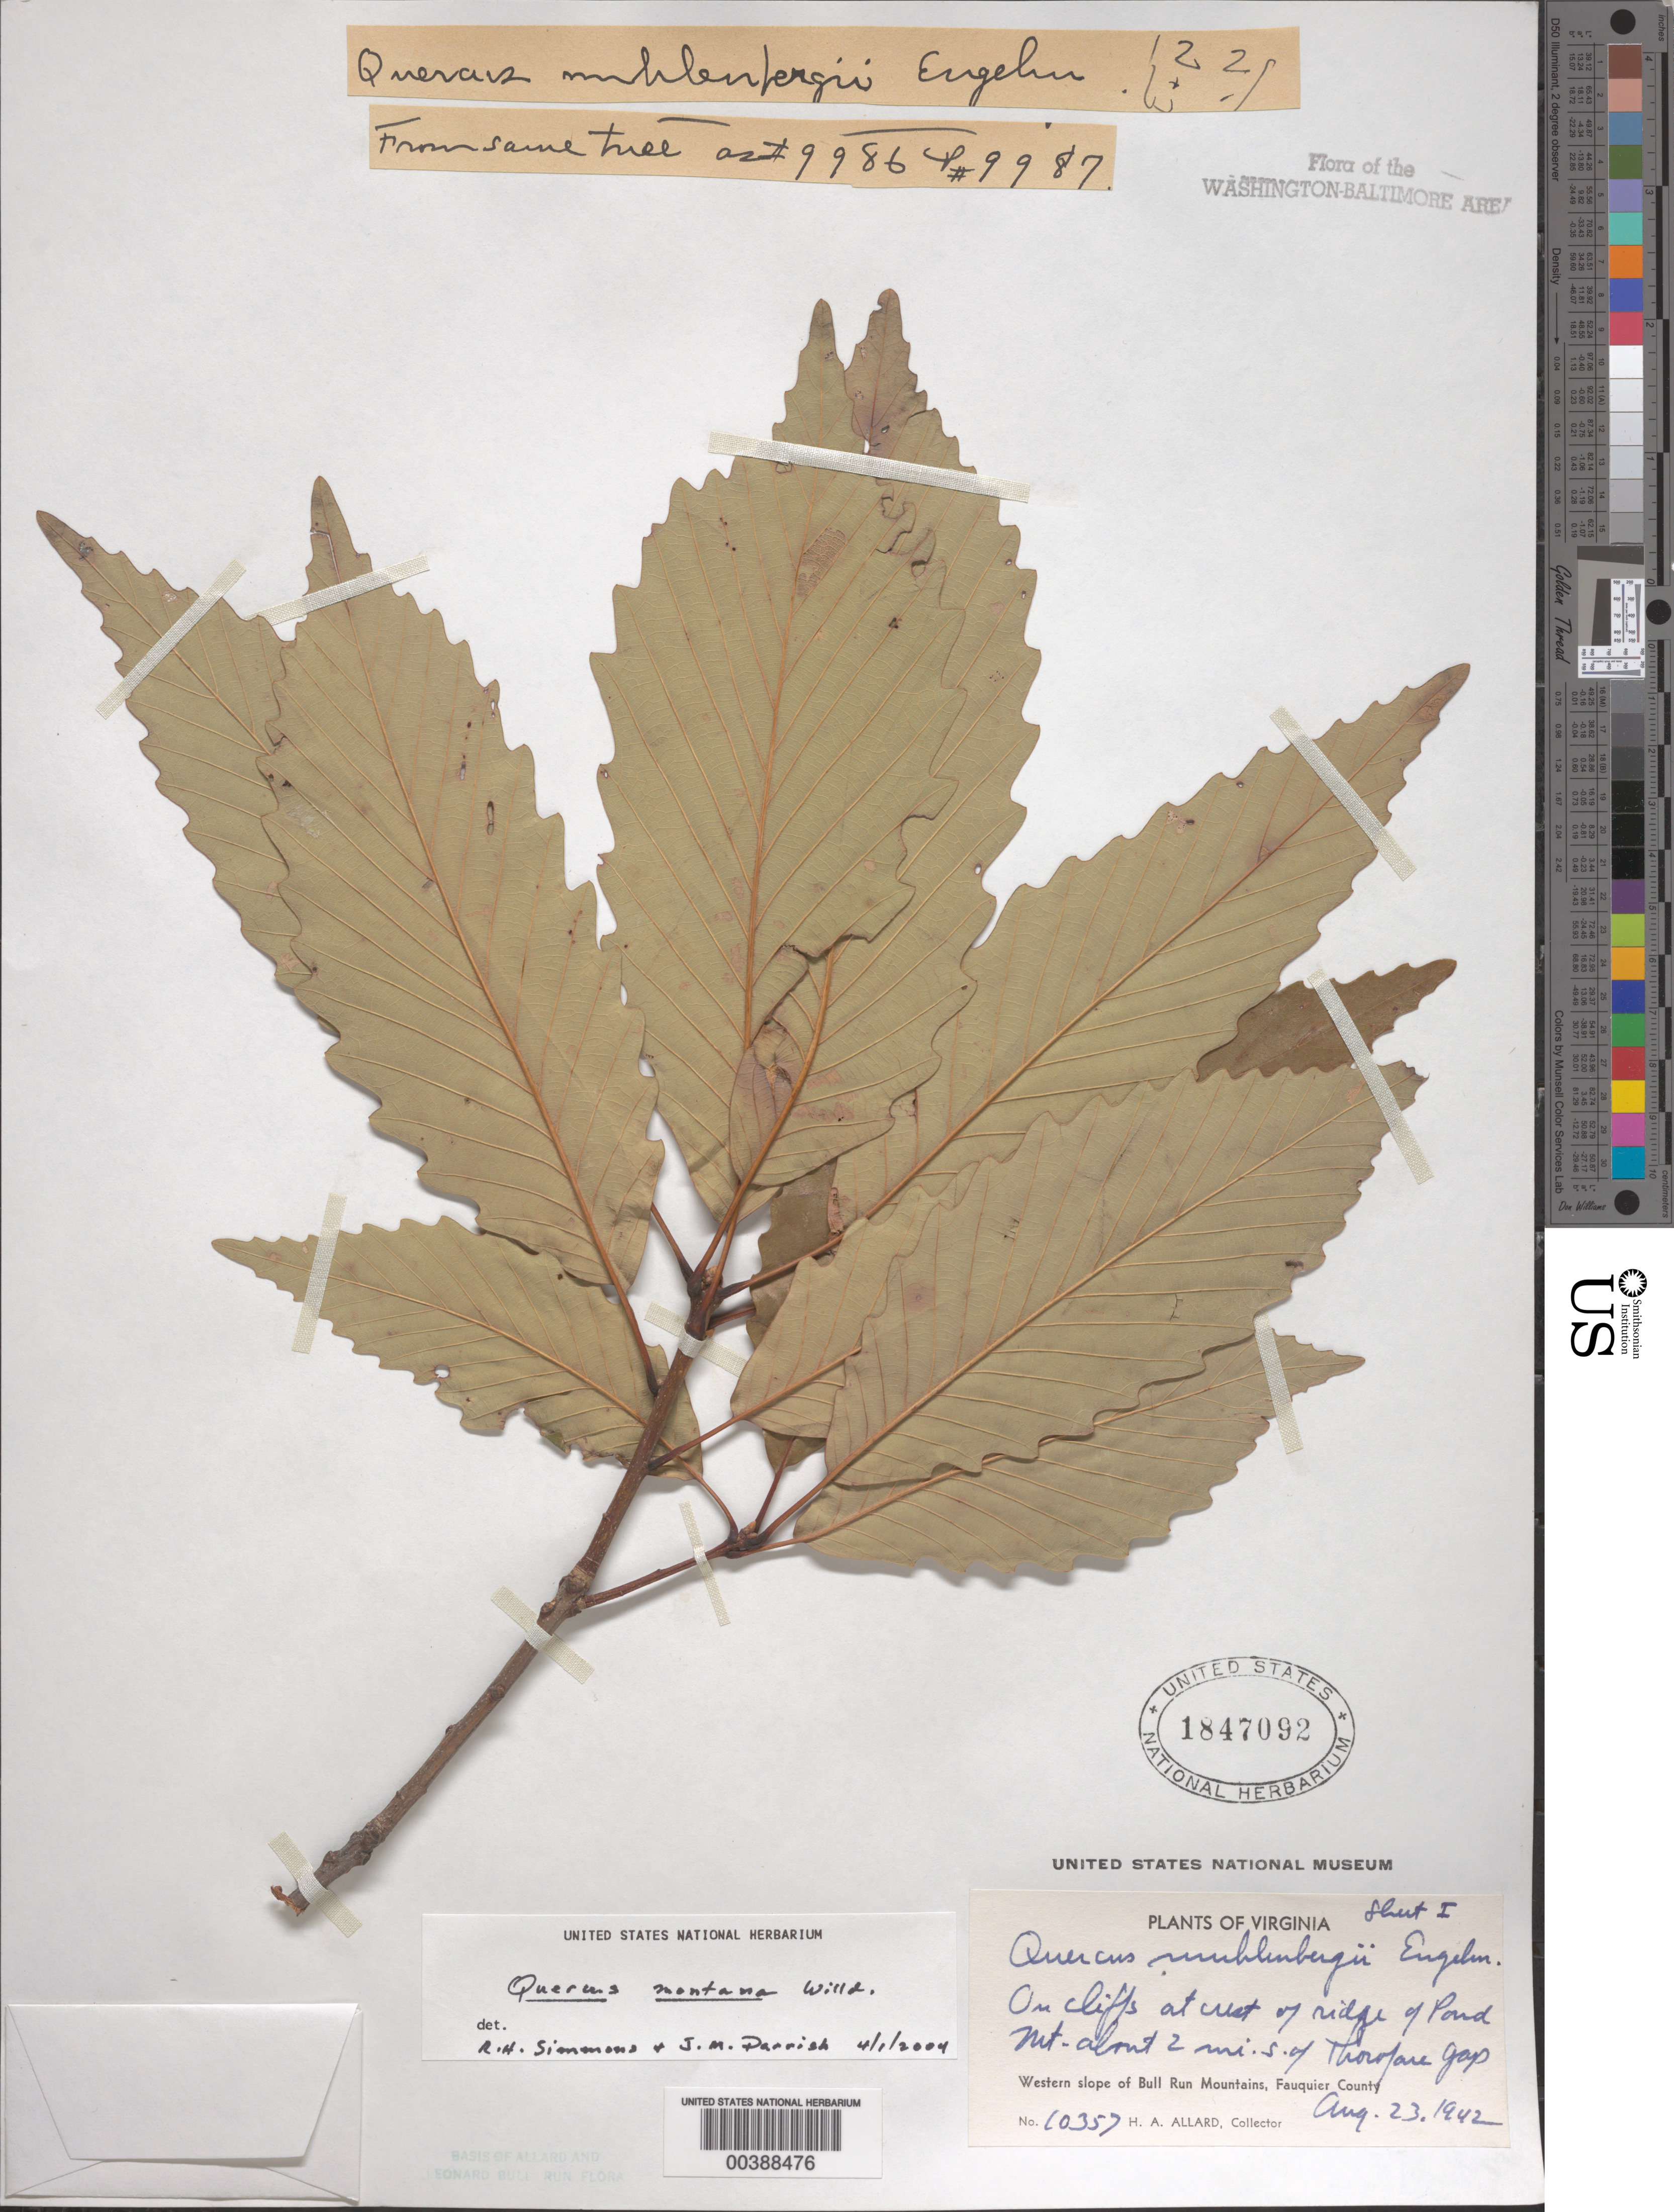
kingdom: Plantae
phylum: Tracheophyta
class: Magnoliopsida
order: Fagales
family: Fagaceae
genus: Quercus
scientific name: Quercus montana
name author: Willd.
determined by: Simmons, R. H., (UNITED STATES)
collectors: H. A. Allard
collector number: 10357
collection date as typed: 23 Aug 1942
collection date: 1942-08-23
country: United States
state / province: Virginia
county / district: Fauquier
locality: Pond Mountain, south of Thorofare Gap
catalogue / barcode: US 1847092